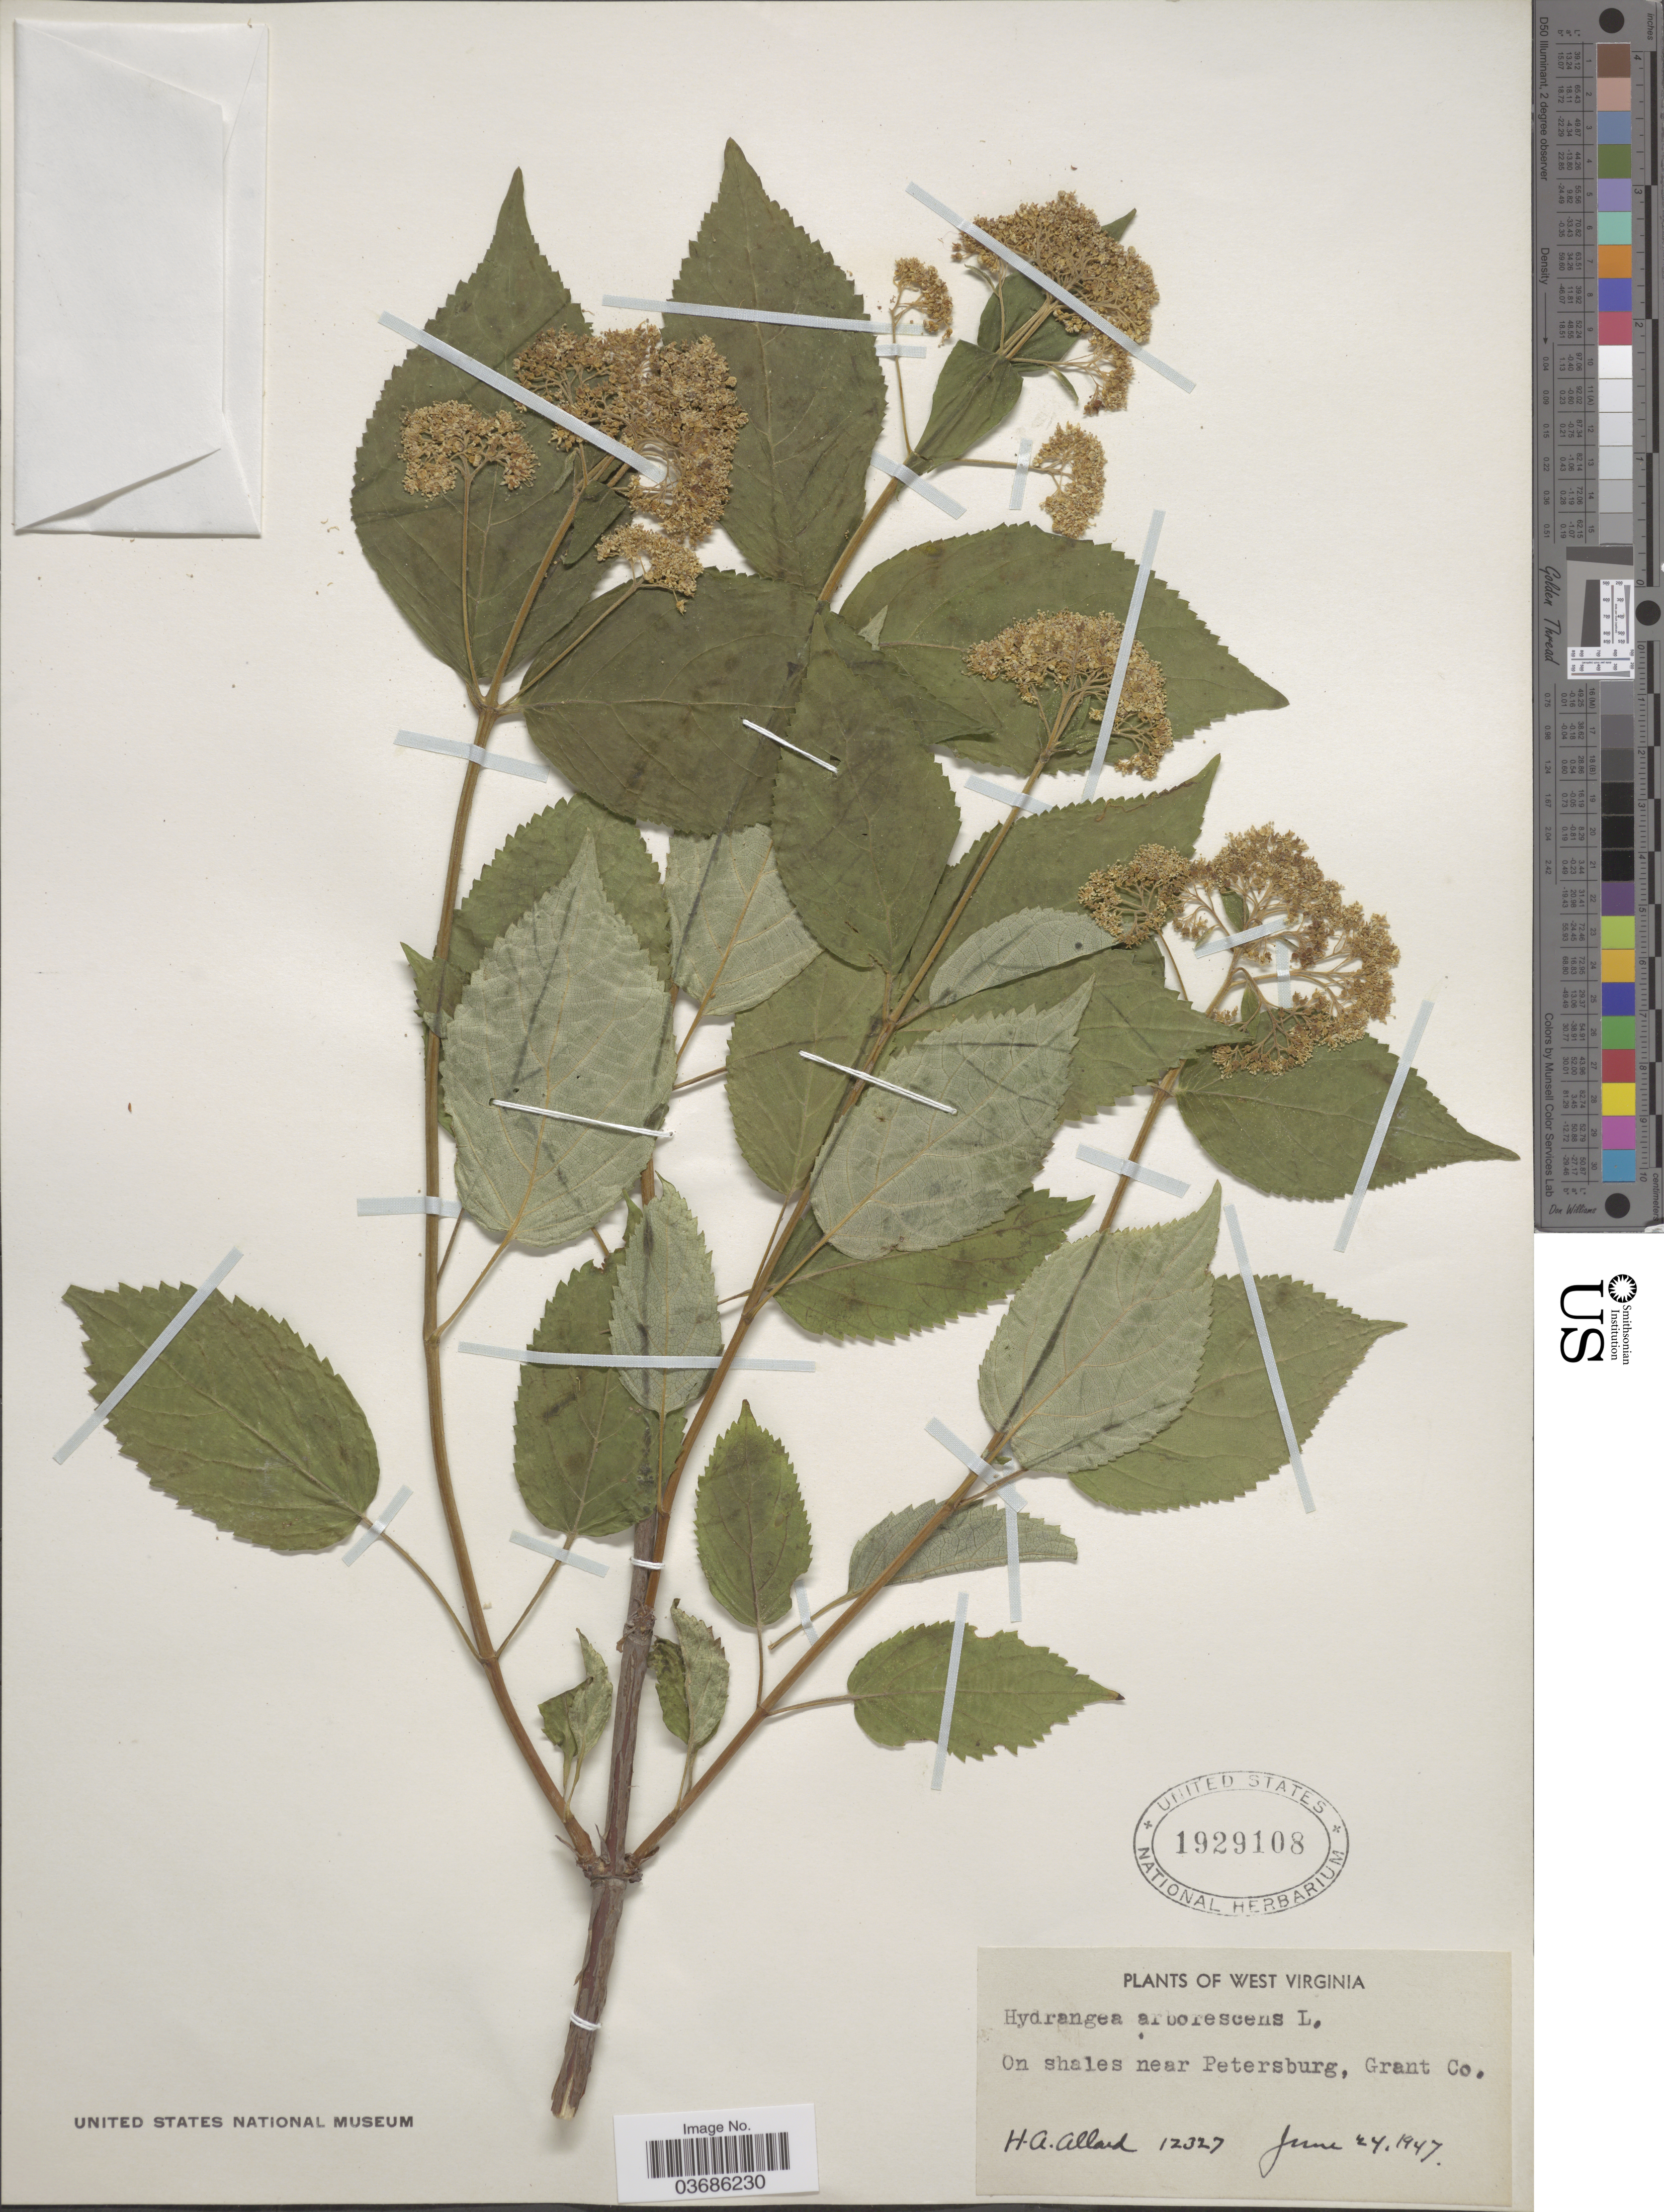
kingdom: Plantae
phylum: Tracheophyta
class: Magnoliopsida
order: Cornales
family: Hydrangeaceae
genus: Hydrangea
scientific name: Hydrangea arborescens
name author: L.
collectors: H. A. Allard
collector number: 12327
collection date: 1947-06-24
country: United States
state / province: West Virginia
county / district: Grant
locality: On shales near Petersburg, Grant Co.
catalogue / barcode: US 1929108